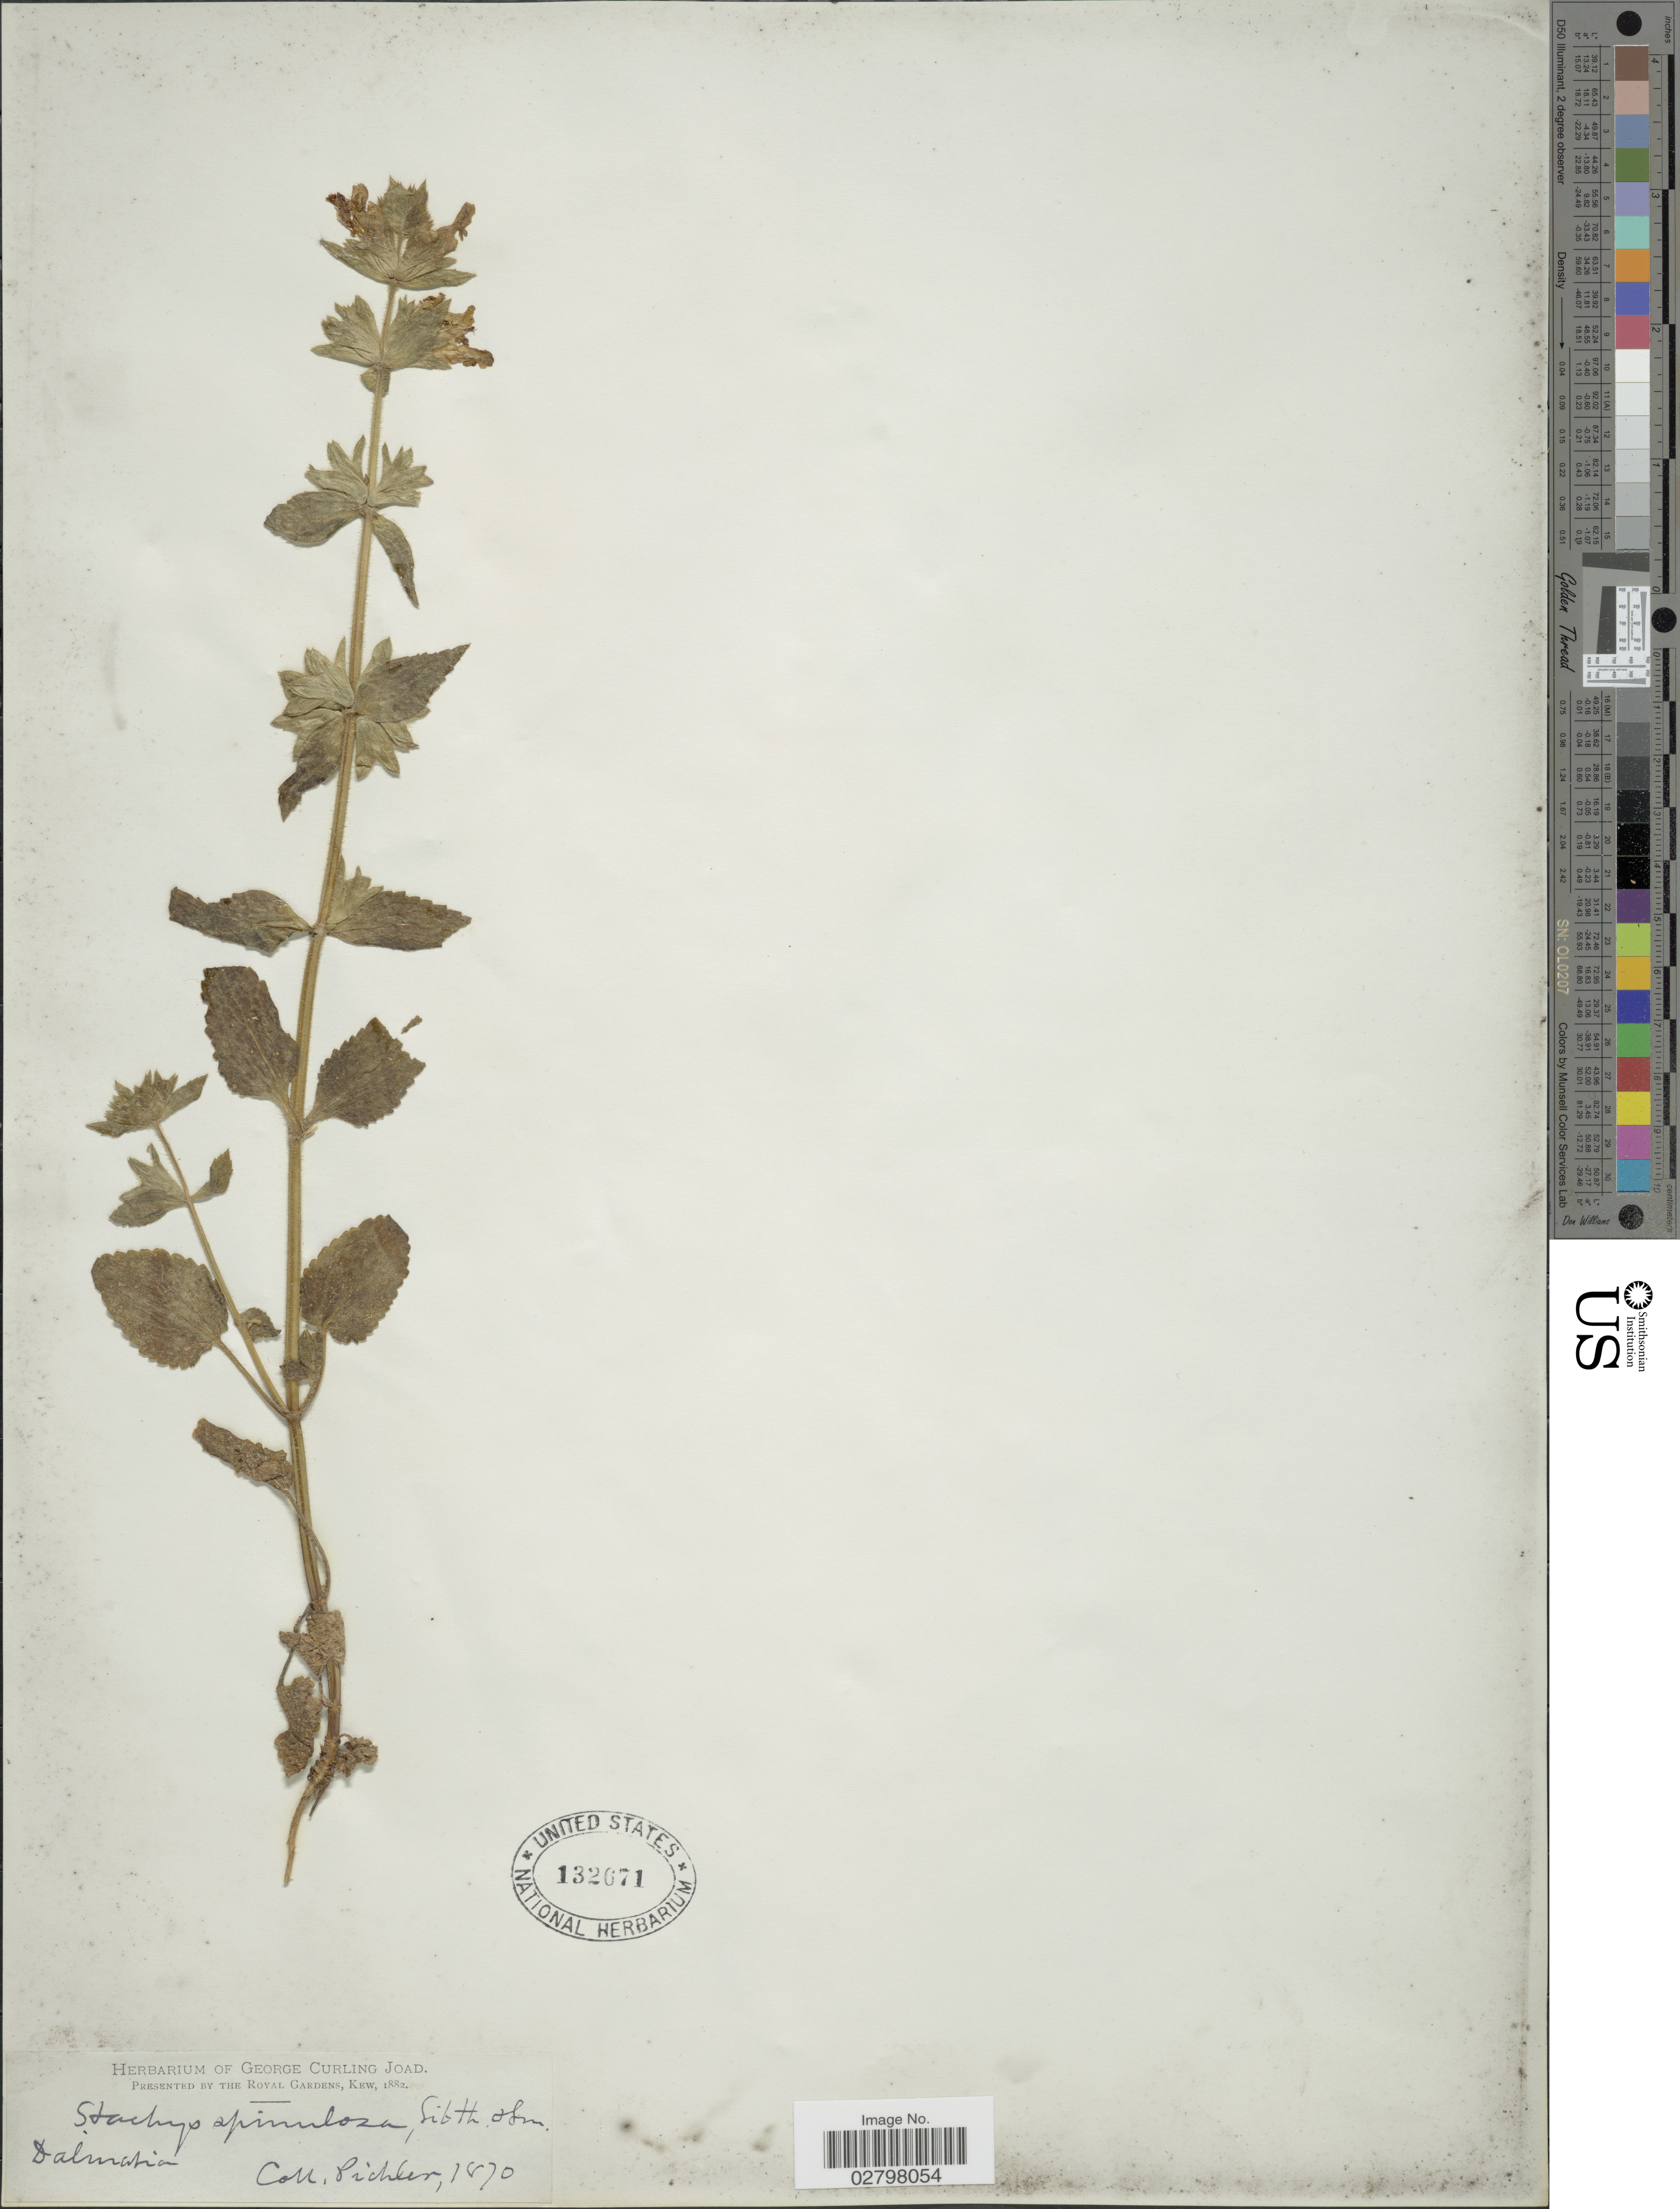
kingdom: Plantae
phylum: Tracheophyta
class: Magnoliopsida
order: Lamiales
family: Lamiaceae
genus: Stachys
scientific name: Stachys spinulosa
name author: Sm.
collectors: Pichler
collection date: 1870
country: Croatia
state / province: Split-Dalmatia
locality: Dalmatia.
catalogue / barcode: US 132671